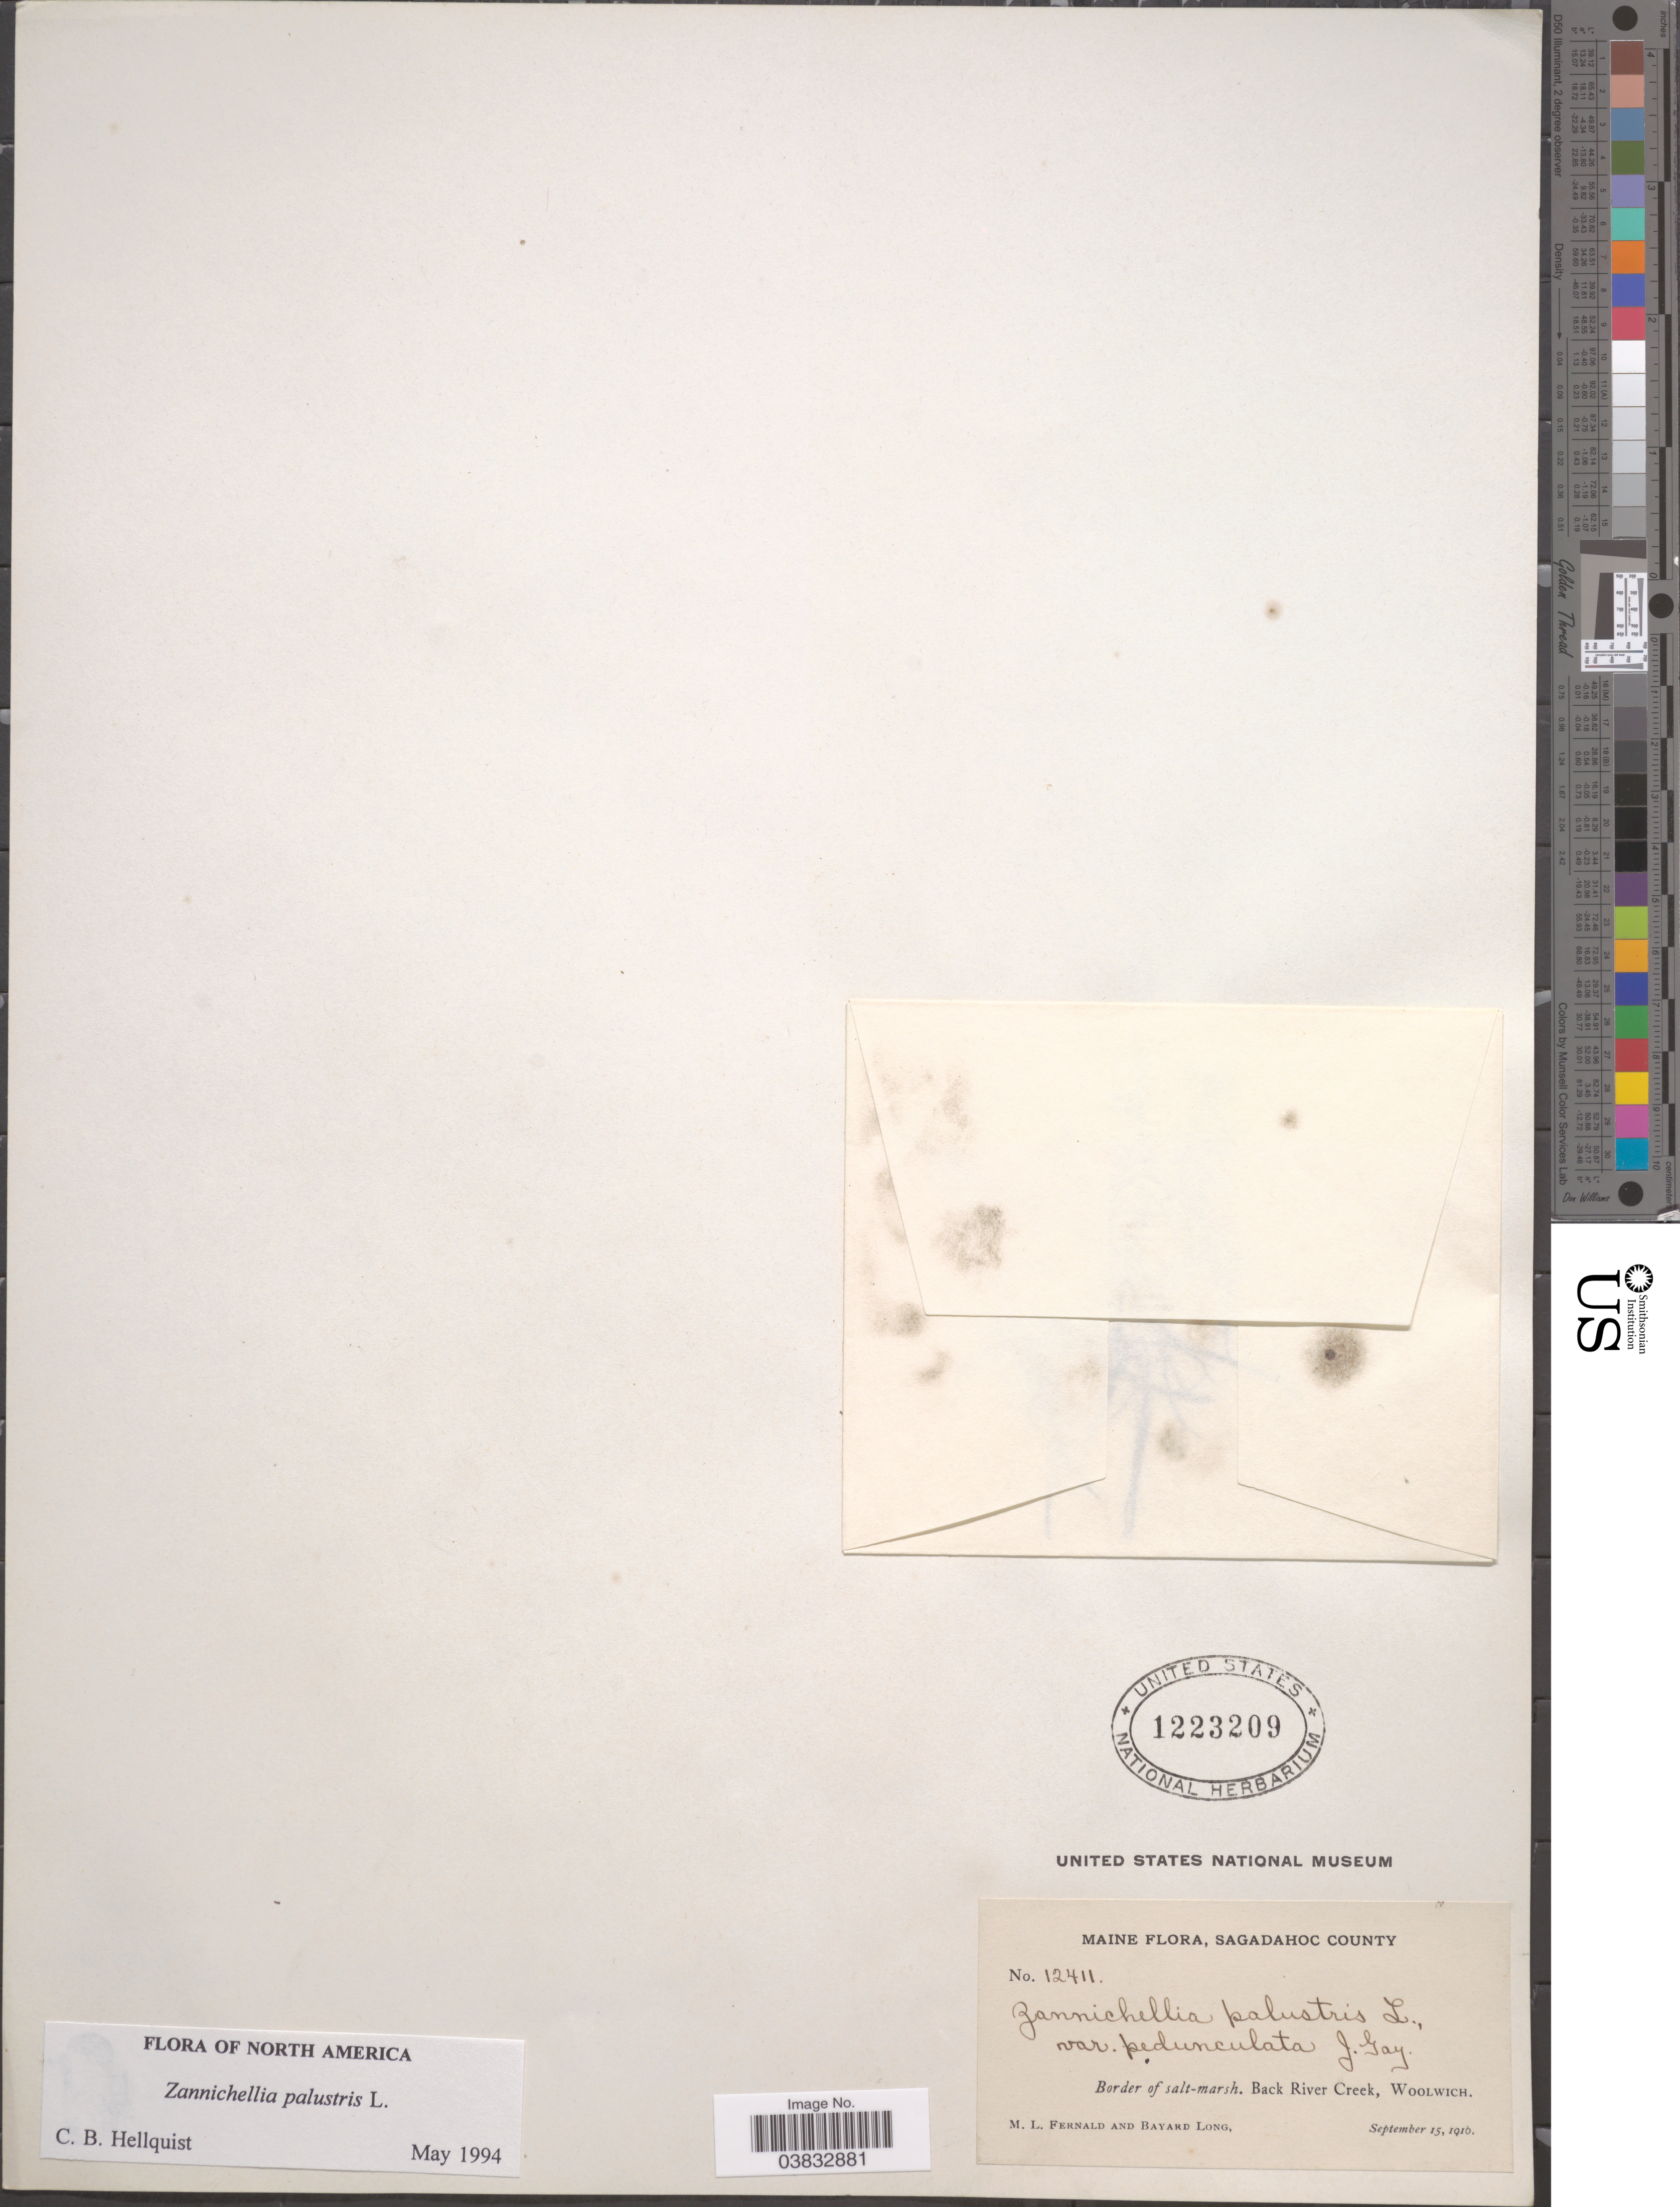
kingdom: Plantae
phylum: Tracheophyta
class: Liliopsida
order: Alismatales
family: Potamogetonaceae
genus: Zannichellia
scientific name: Zannichellia palustris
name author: L.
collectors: M. L. Fernald & B. Long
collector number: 12411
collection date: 1916-09-15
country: United States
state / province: Maine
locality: Sagadahoc County. Border of salt-marsh. Back River Creek, Woolwich.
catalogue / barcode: US 1223209